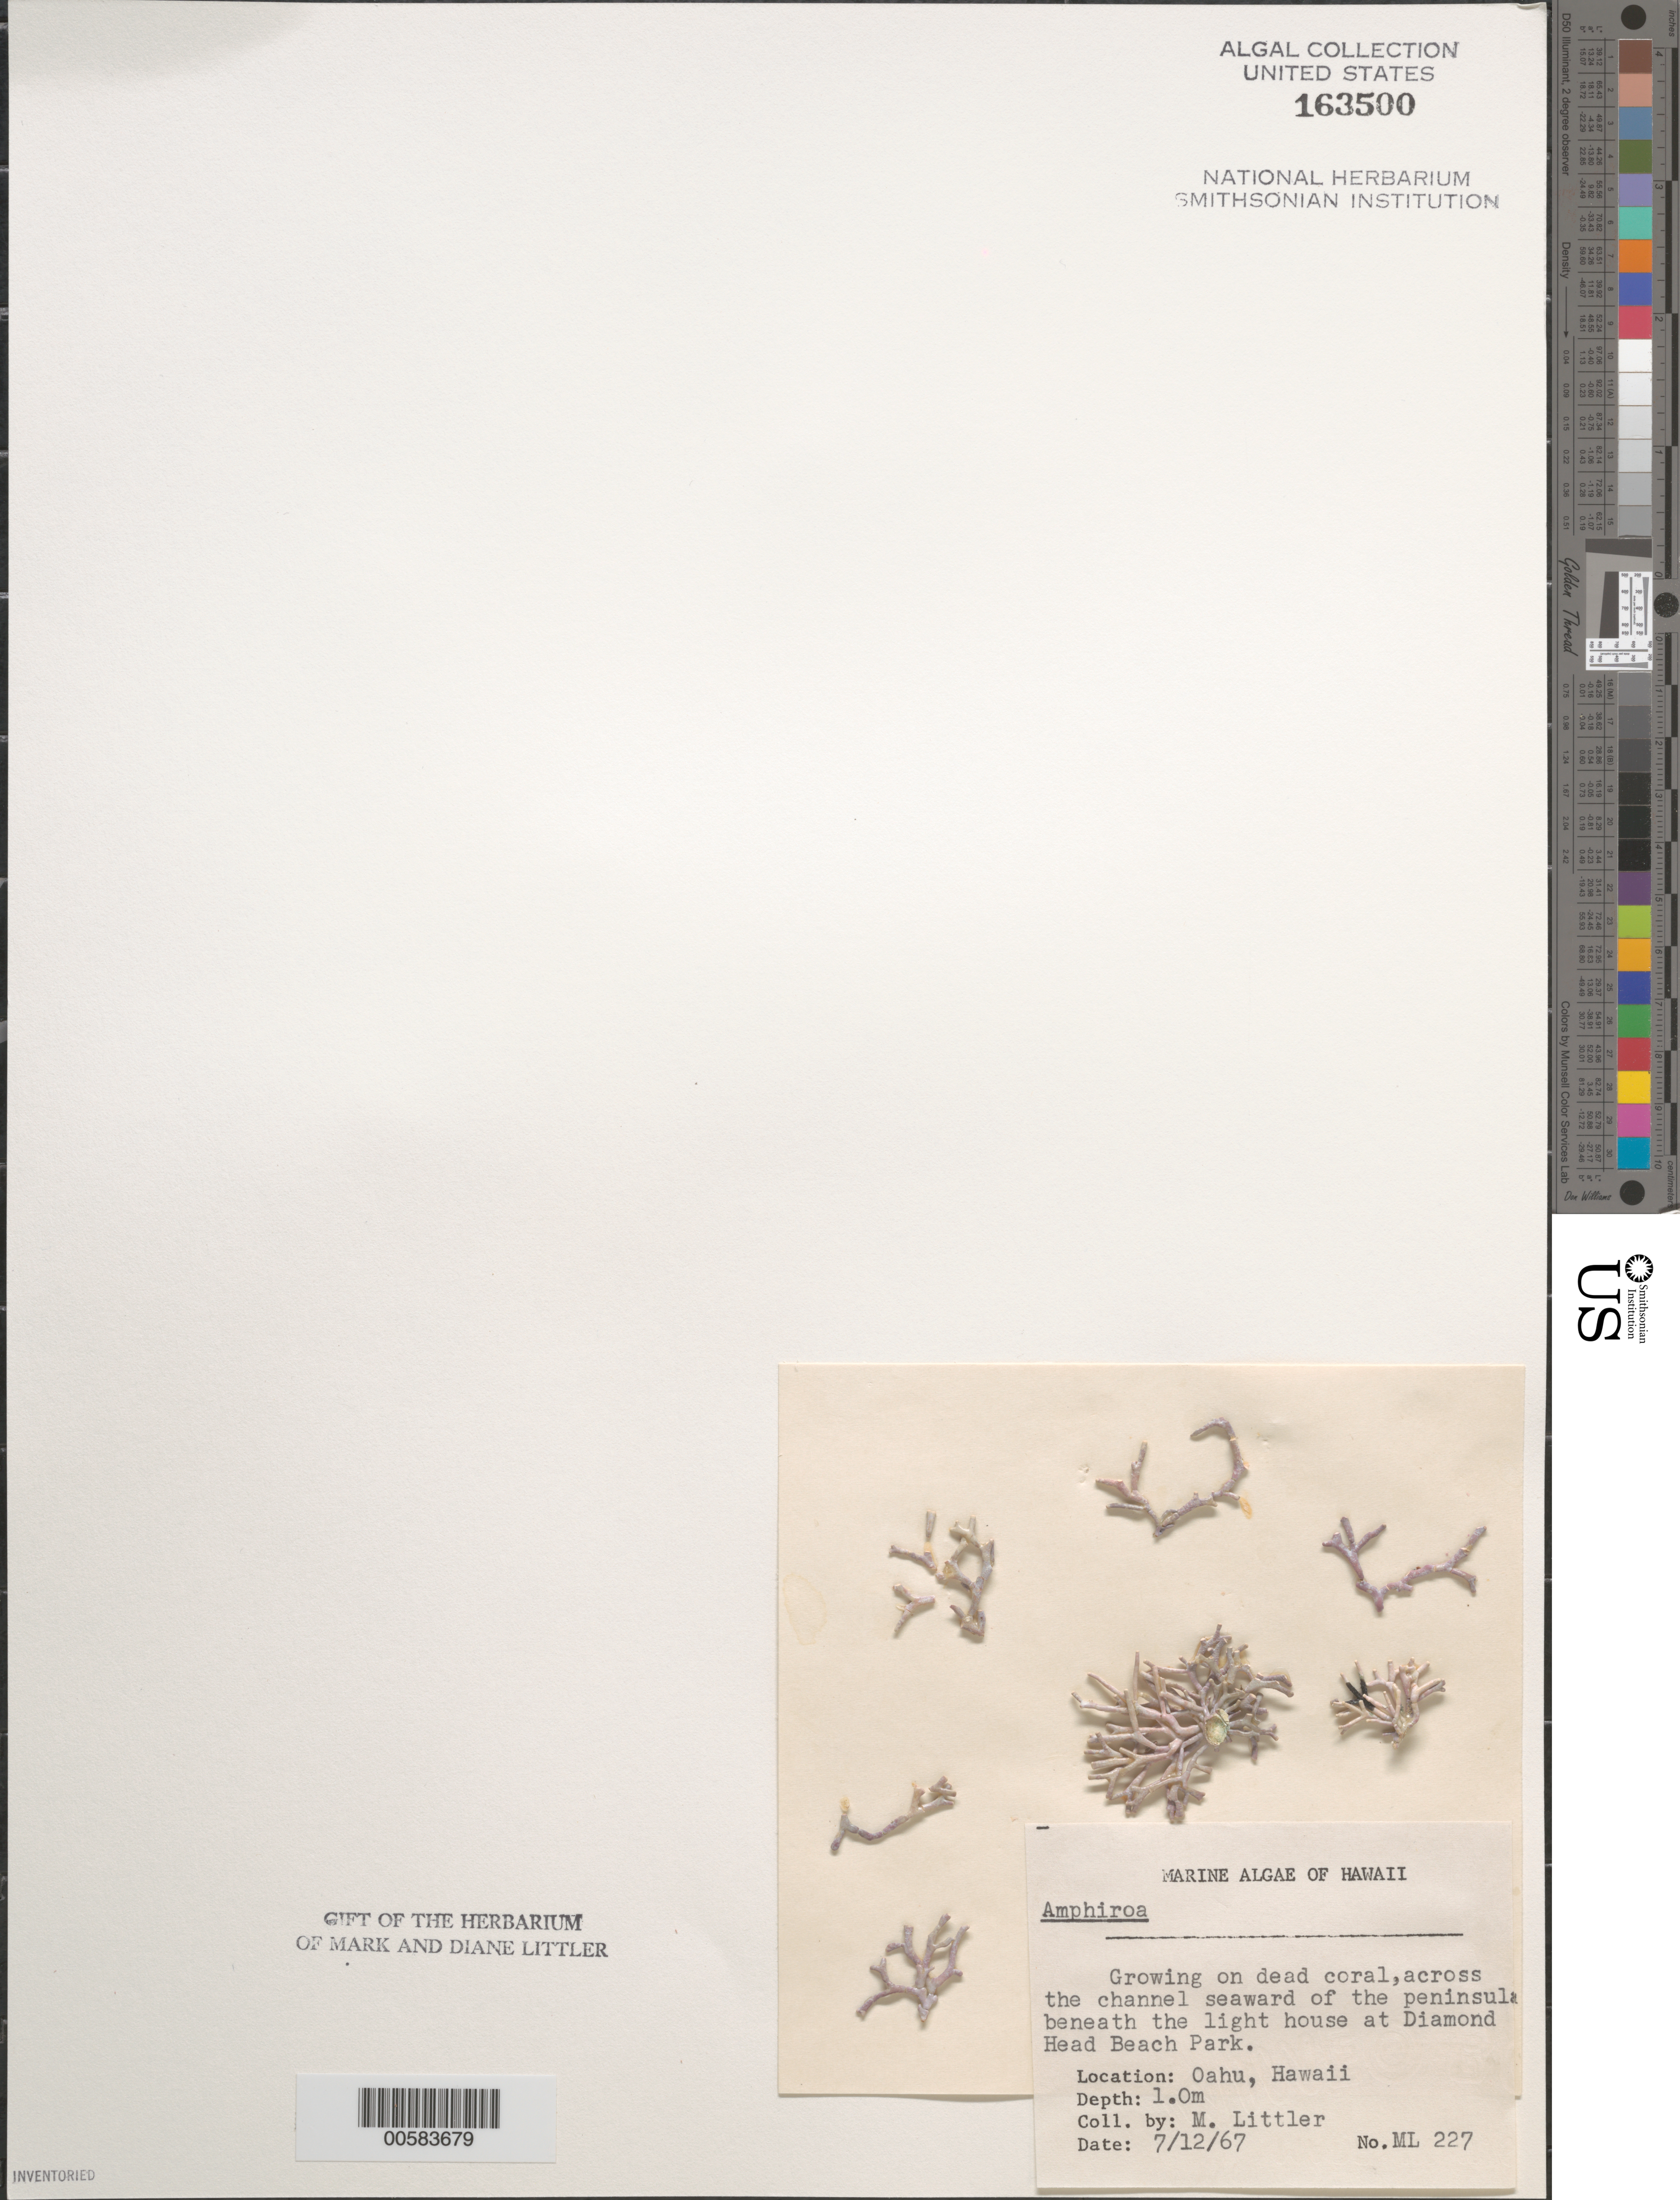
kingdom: Plantae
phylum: Rhodophyta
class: Florideophyceae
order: Corallinales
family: Lithophyllaceae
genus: Amphiroa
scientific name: Amphiroa sp.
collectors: M. M. Littler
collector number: ML 227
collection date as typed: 12 Jul 1967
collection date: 1967-07-12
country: United States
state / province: Hawaii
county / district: Honolulu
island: Oahu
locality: Diamond Head Beach Park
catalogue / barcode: US 163500